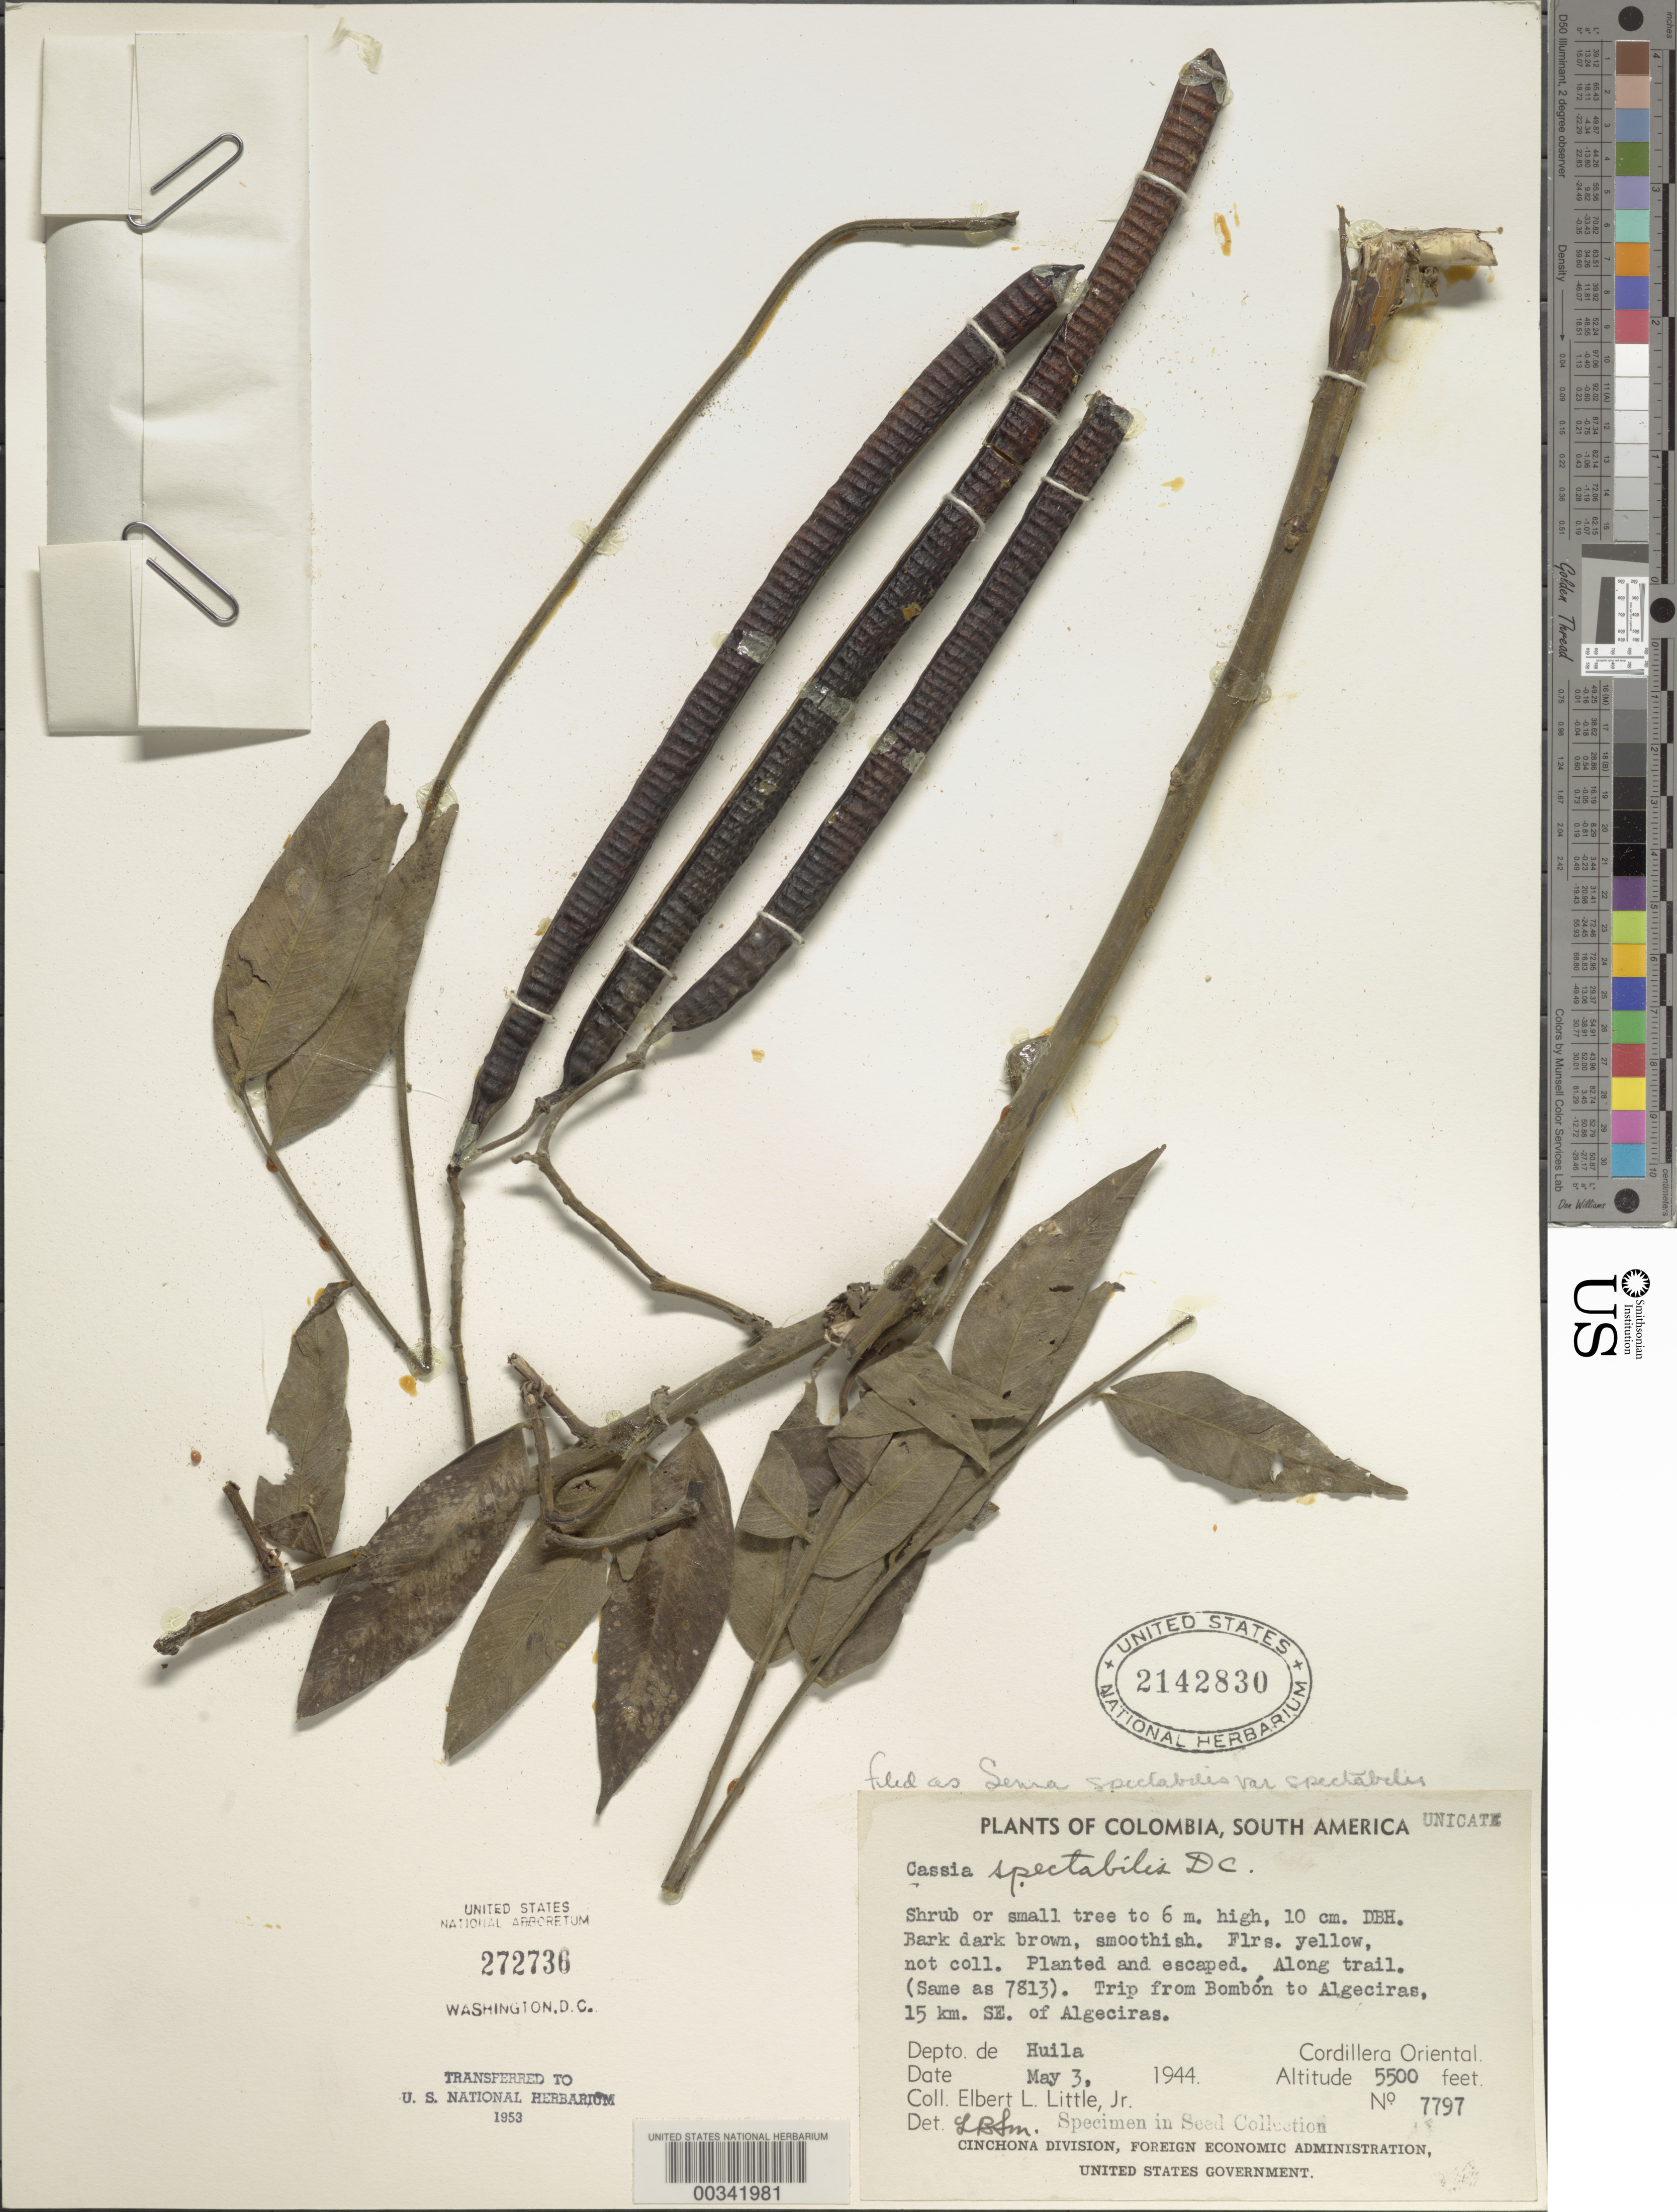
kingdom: Plantae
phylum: Tracheophyta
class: Magnoliopsida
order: Fabales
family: Fabaceae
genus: Senna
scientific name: Senna spectabilis var. spectabilis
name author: (DC.) H.S. Irwin & Barneby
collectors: E. L. Little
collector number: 7797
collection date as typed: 03 May 1944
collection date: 1944-05-03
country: Colombia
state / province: Huila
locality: Trip from Bombon to Algeciras; 15 km SE of Algeciras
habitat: Along trail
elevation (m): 1676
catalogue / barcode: US 2142830